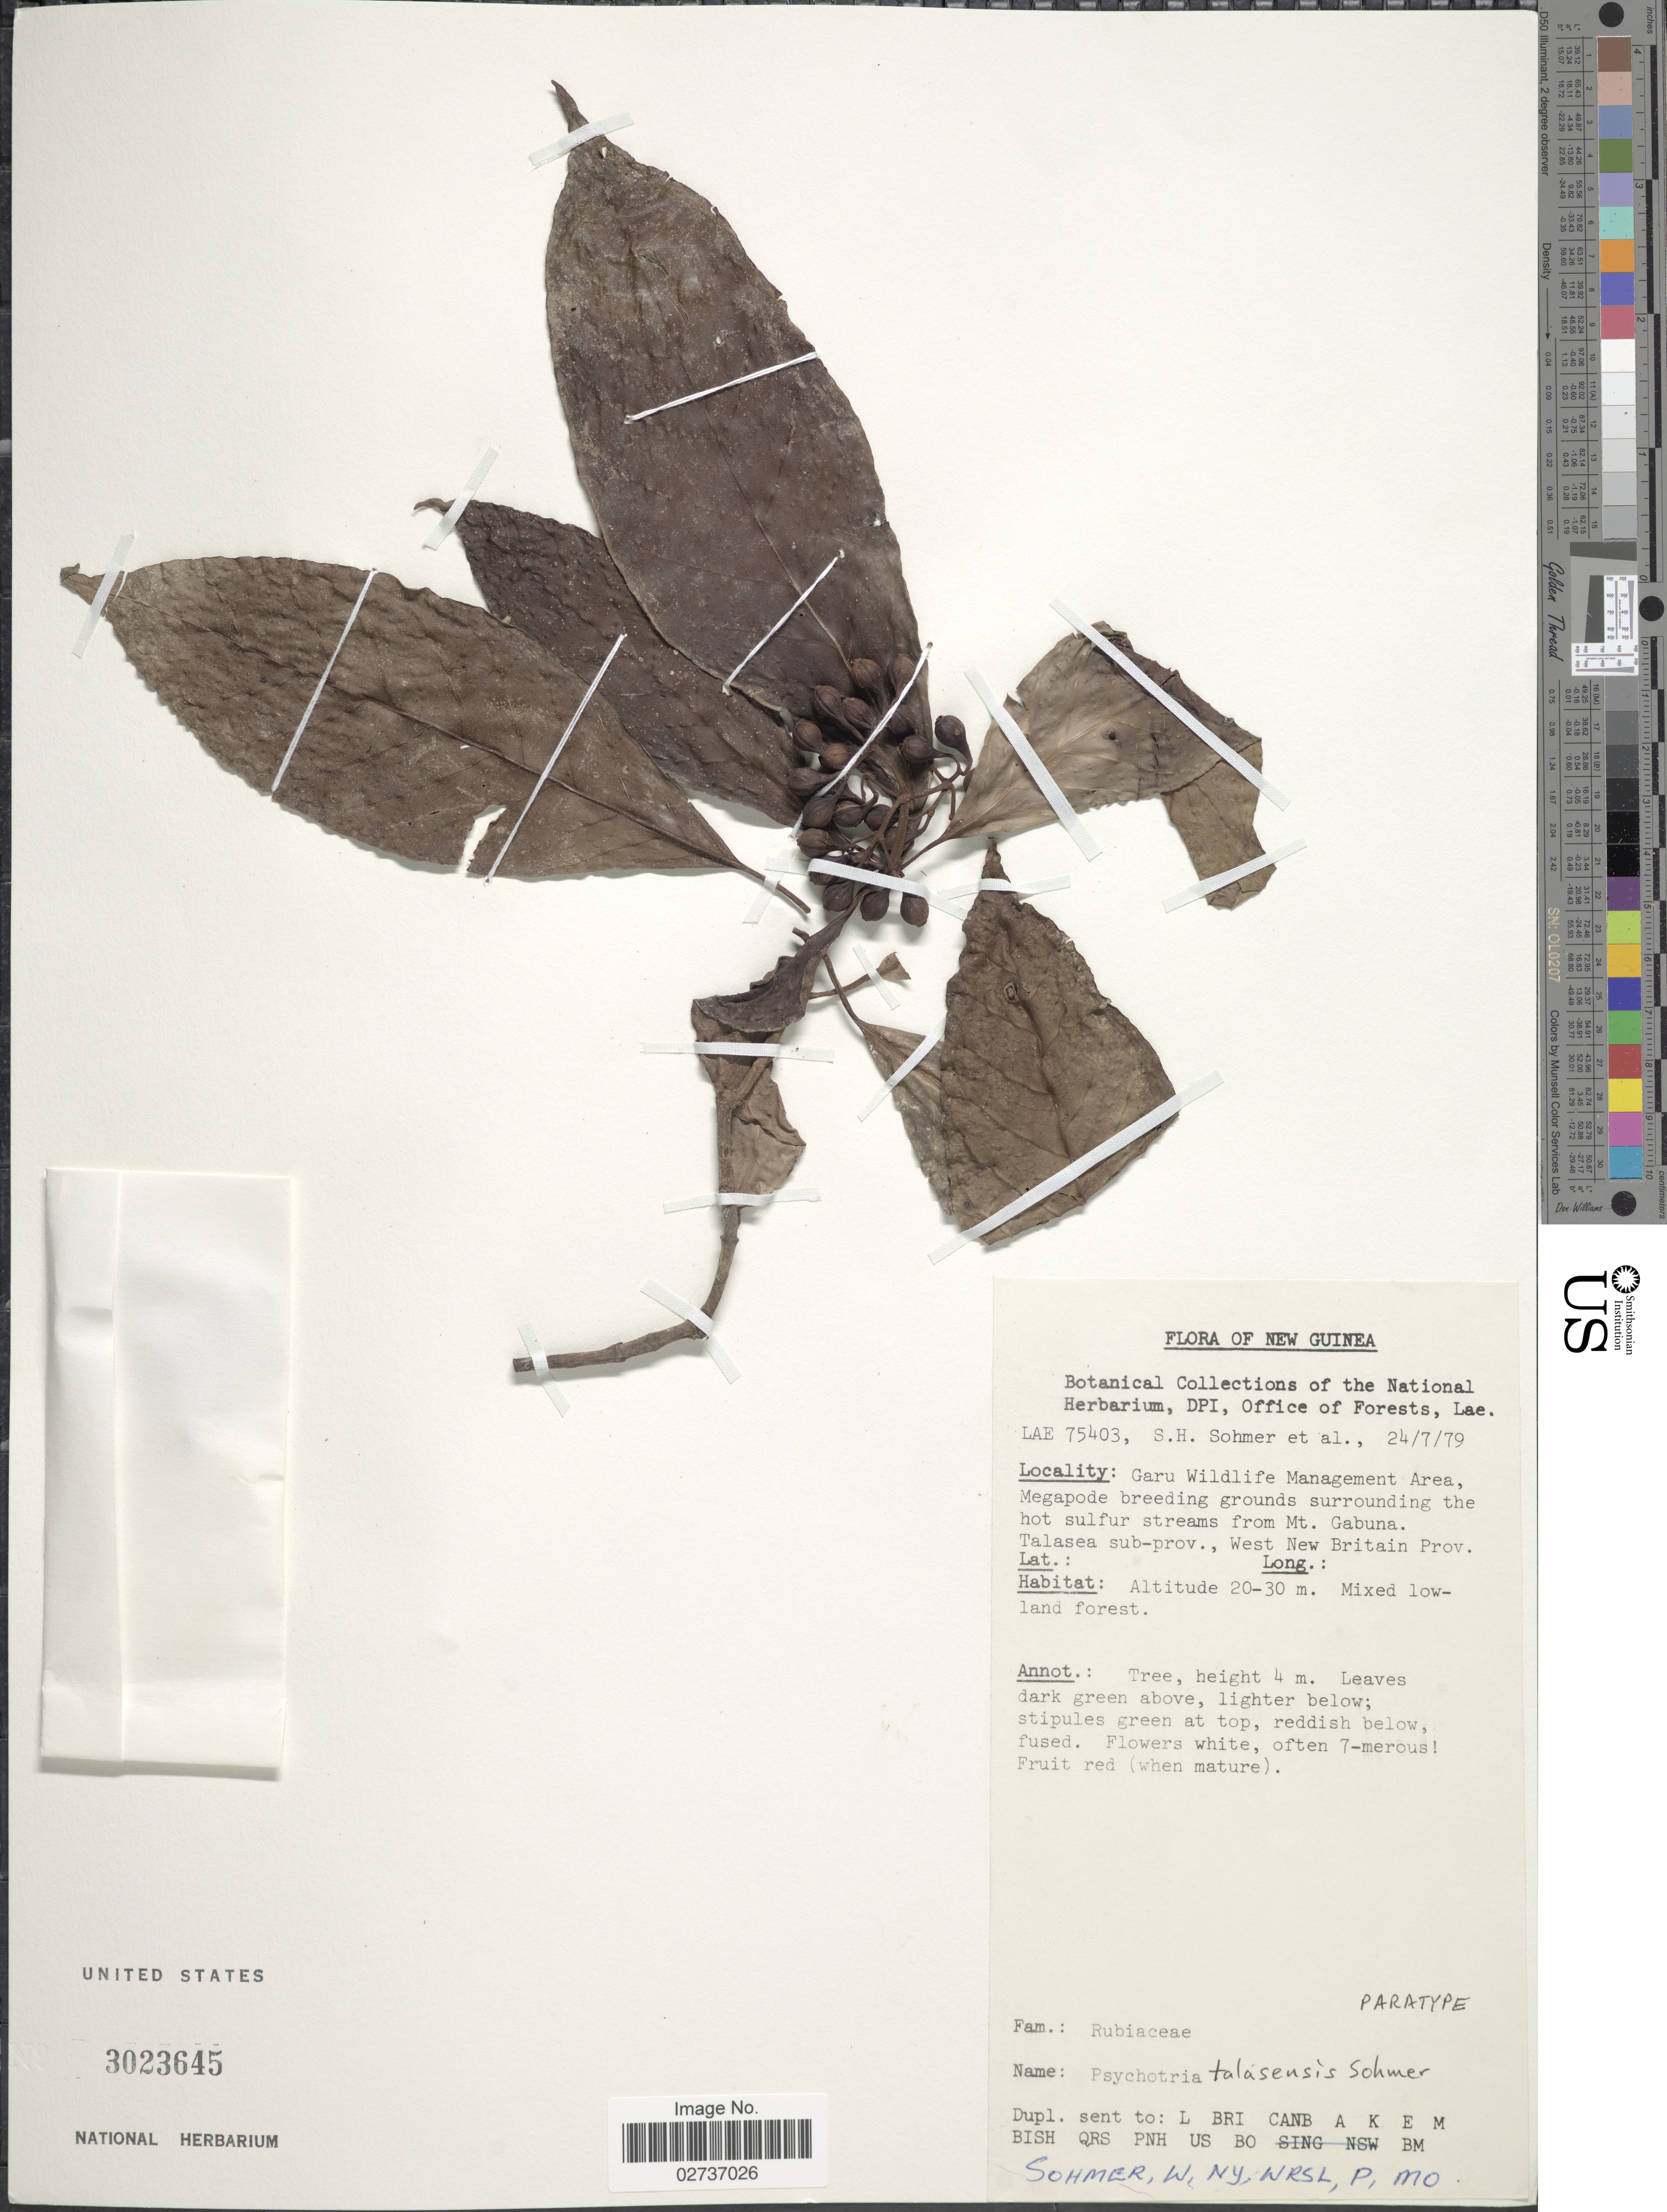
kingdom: Plantae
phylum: Tracheophyta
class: Magnoliopsida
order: Gentianales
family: Rubiaceae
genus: Psychotria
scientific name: Psychotria talasensis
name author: Sohmer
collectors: S. H. Sohmer & et al.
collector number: LAE75403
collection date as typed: Transcribed d/m/y: 24/7/79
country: Papua New Guinea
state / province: West New Britain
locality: New Guinea. Garu Wildlife Management Area, Megapode breeding grounds surrounding the hot sulfur streams from Mt. Gabuna. Talasea sub-prov., West New Britain Prov.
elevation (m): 20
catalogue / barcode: US 3023645